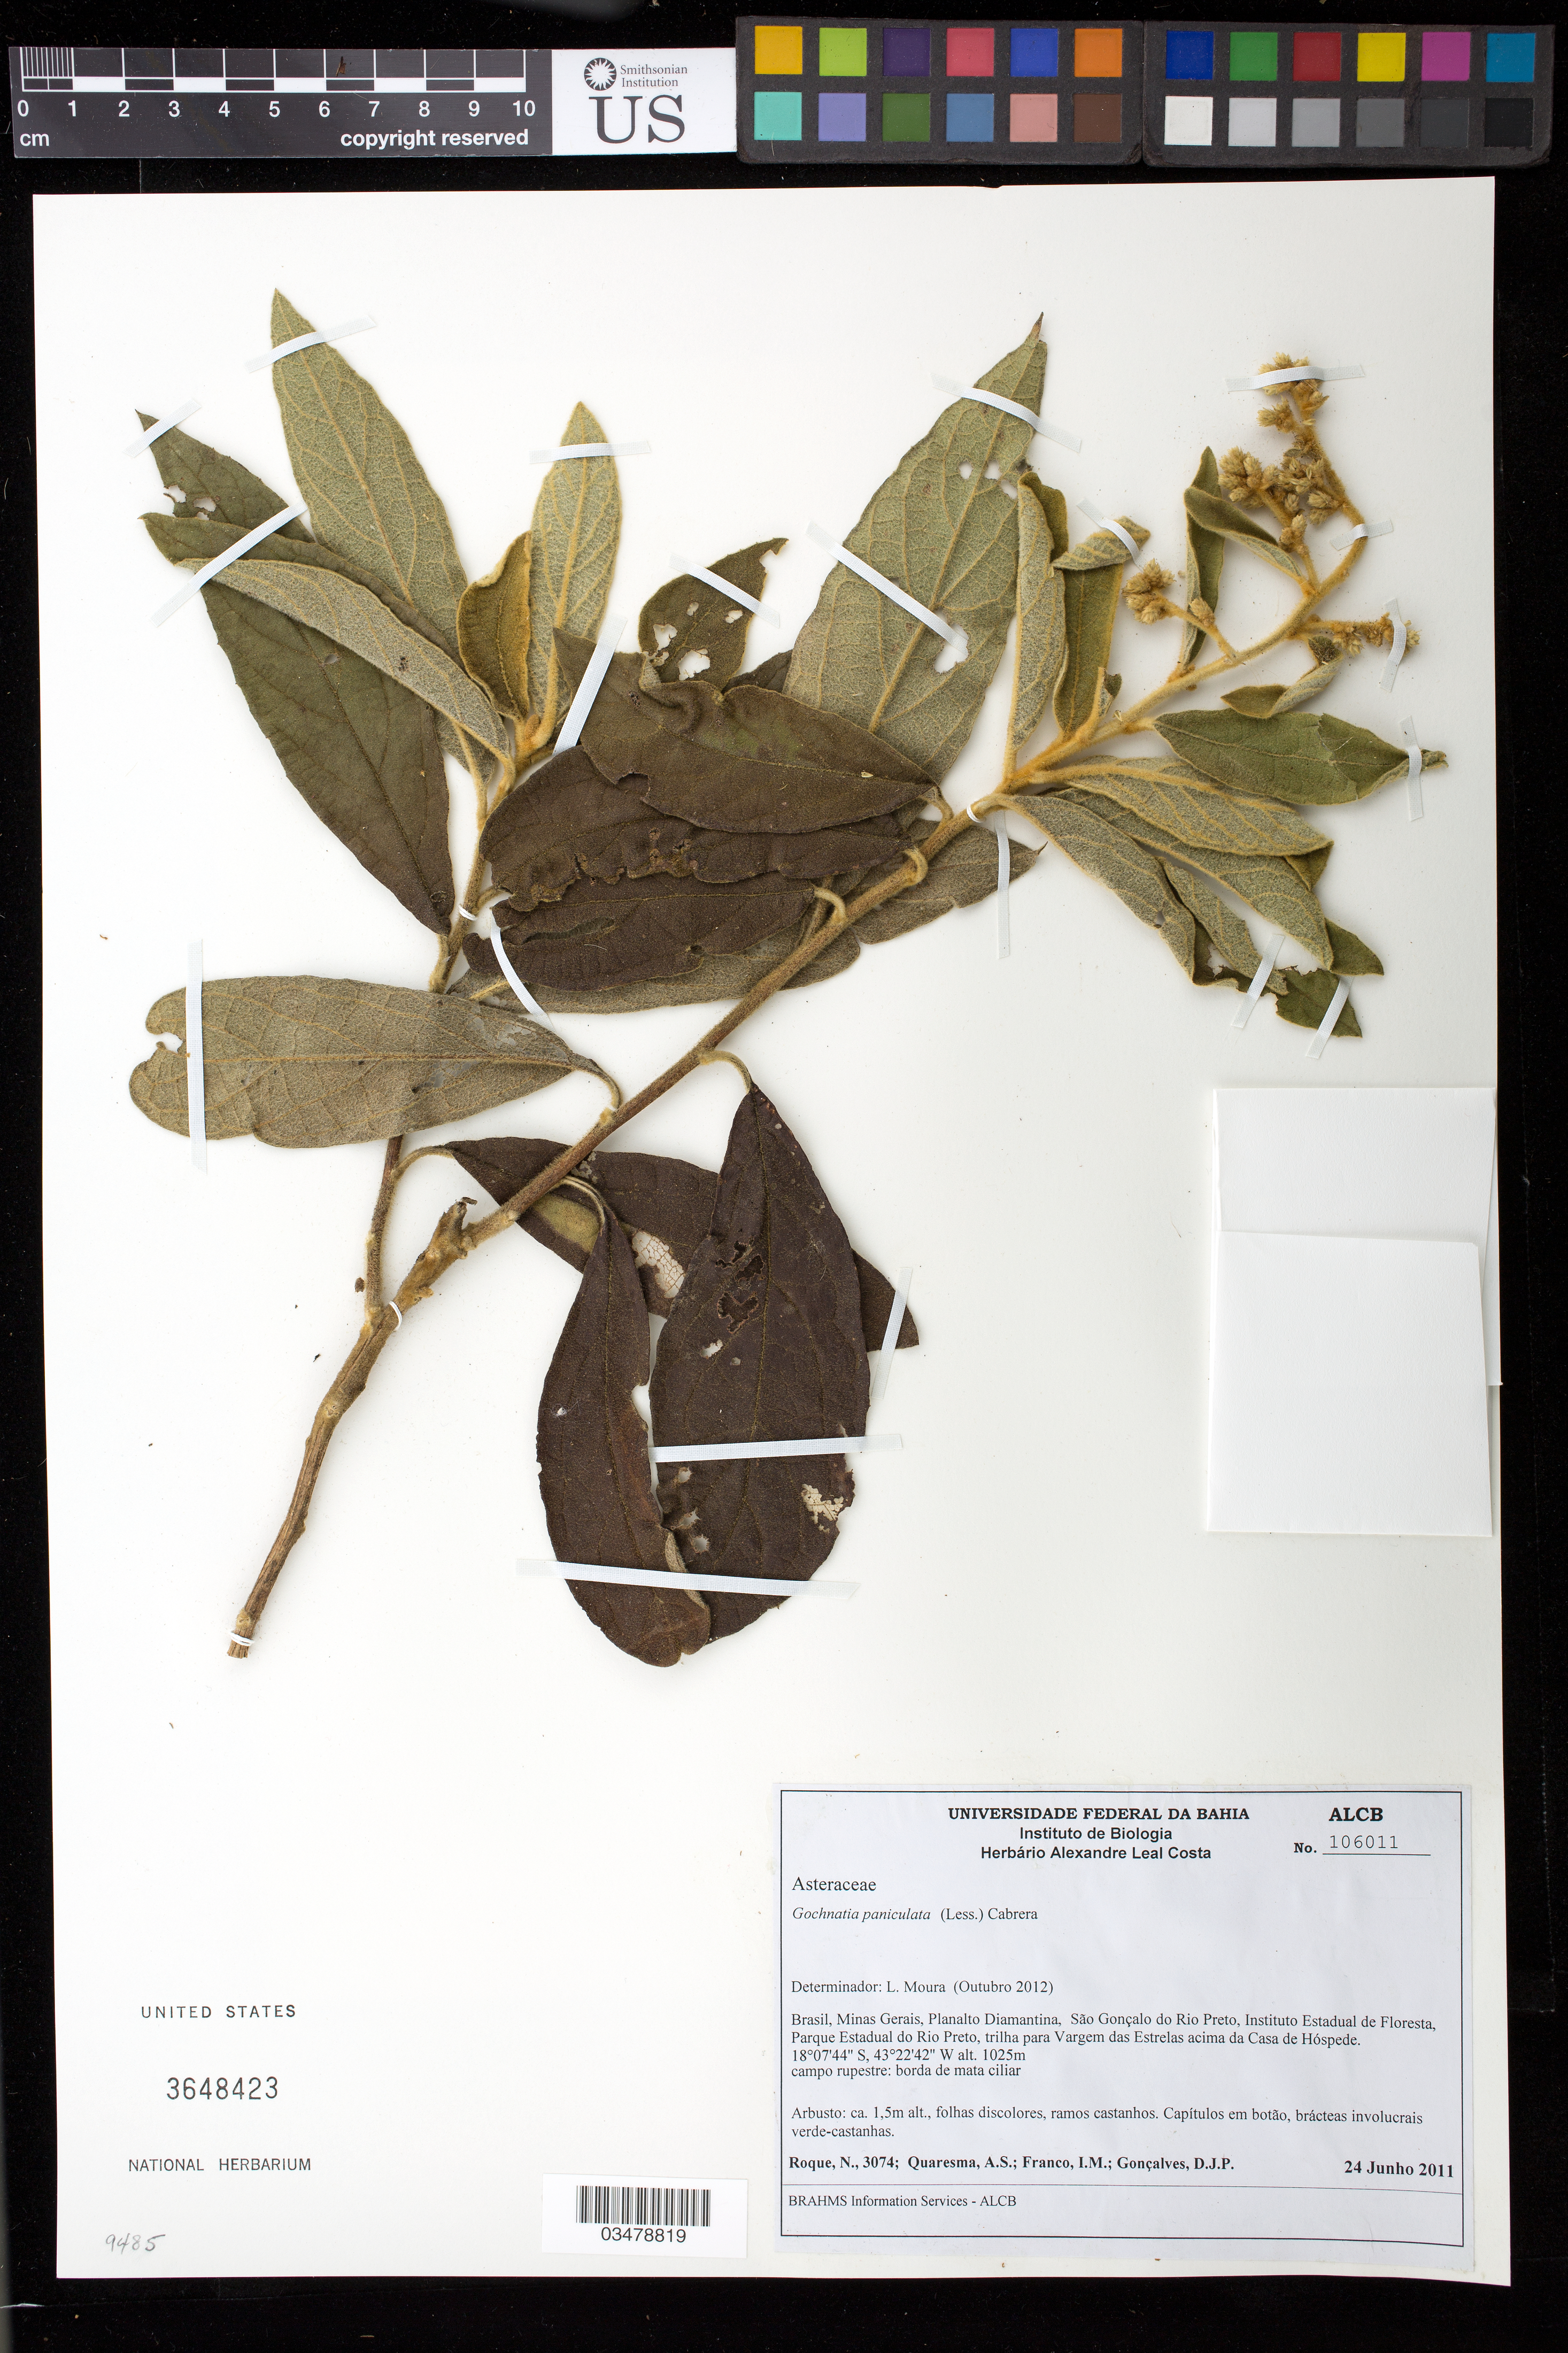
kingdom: Plantae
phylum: Tracheophyta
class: Magnoliopsida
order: Asterales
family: Asteraceae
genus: Moquiniastrum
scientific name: Moquiniastrum paniculatum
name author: (Less.) G. Sancho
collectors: N. Roque, A. Quaresma, I. Franco & D. Gonçalves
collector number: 3074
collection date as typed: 24 Jun 2011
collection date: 2011-06-24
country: Brazil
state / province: Minas Gerais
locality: Planalto Diamantina, Sao Gonzalo do Rio Preto, Instituto Estadual de Floresta, Parque Estadual do Rio Preto, trilha para Vargem das Estrelas acima da Casa de Hospede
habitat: Campo rupestre; borda de mata ciliar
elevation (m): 1025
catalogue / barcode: US 3648423